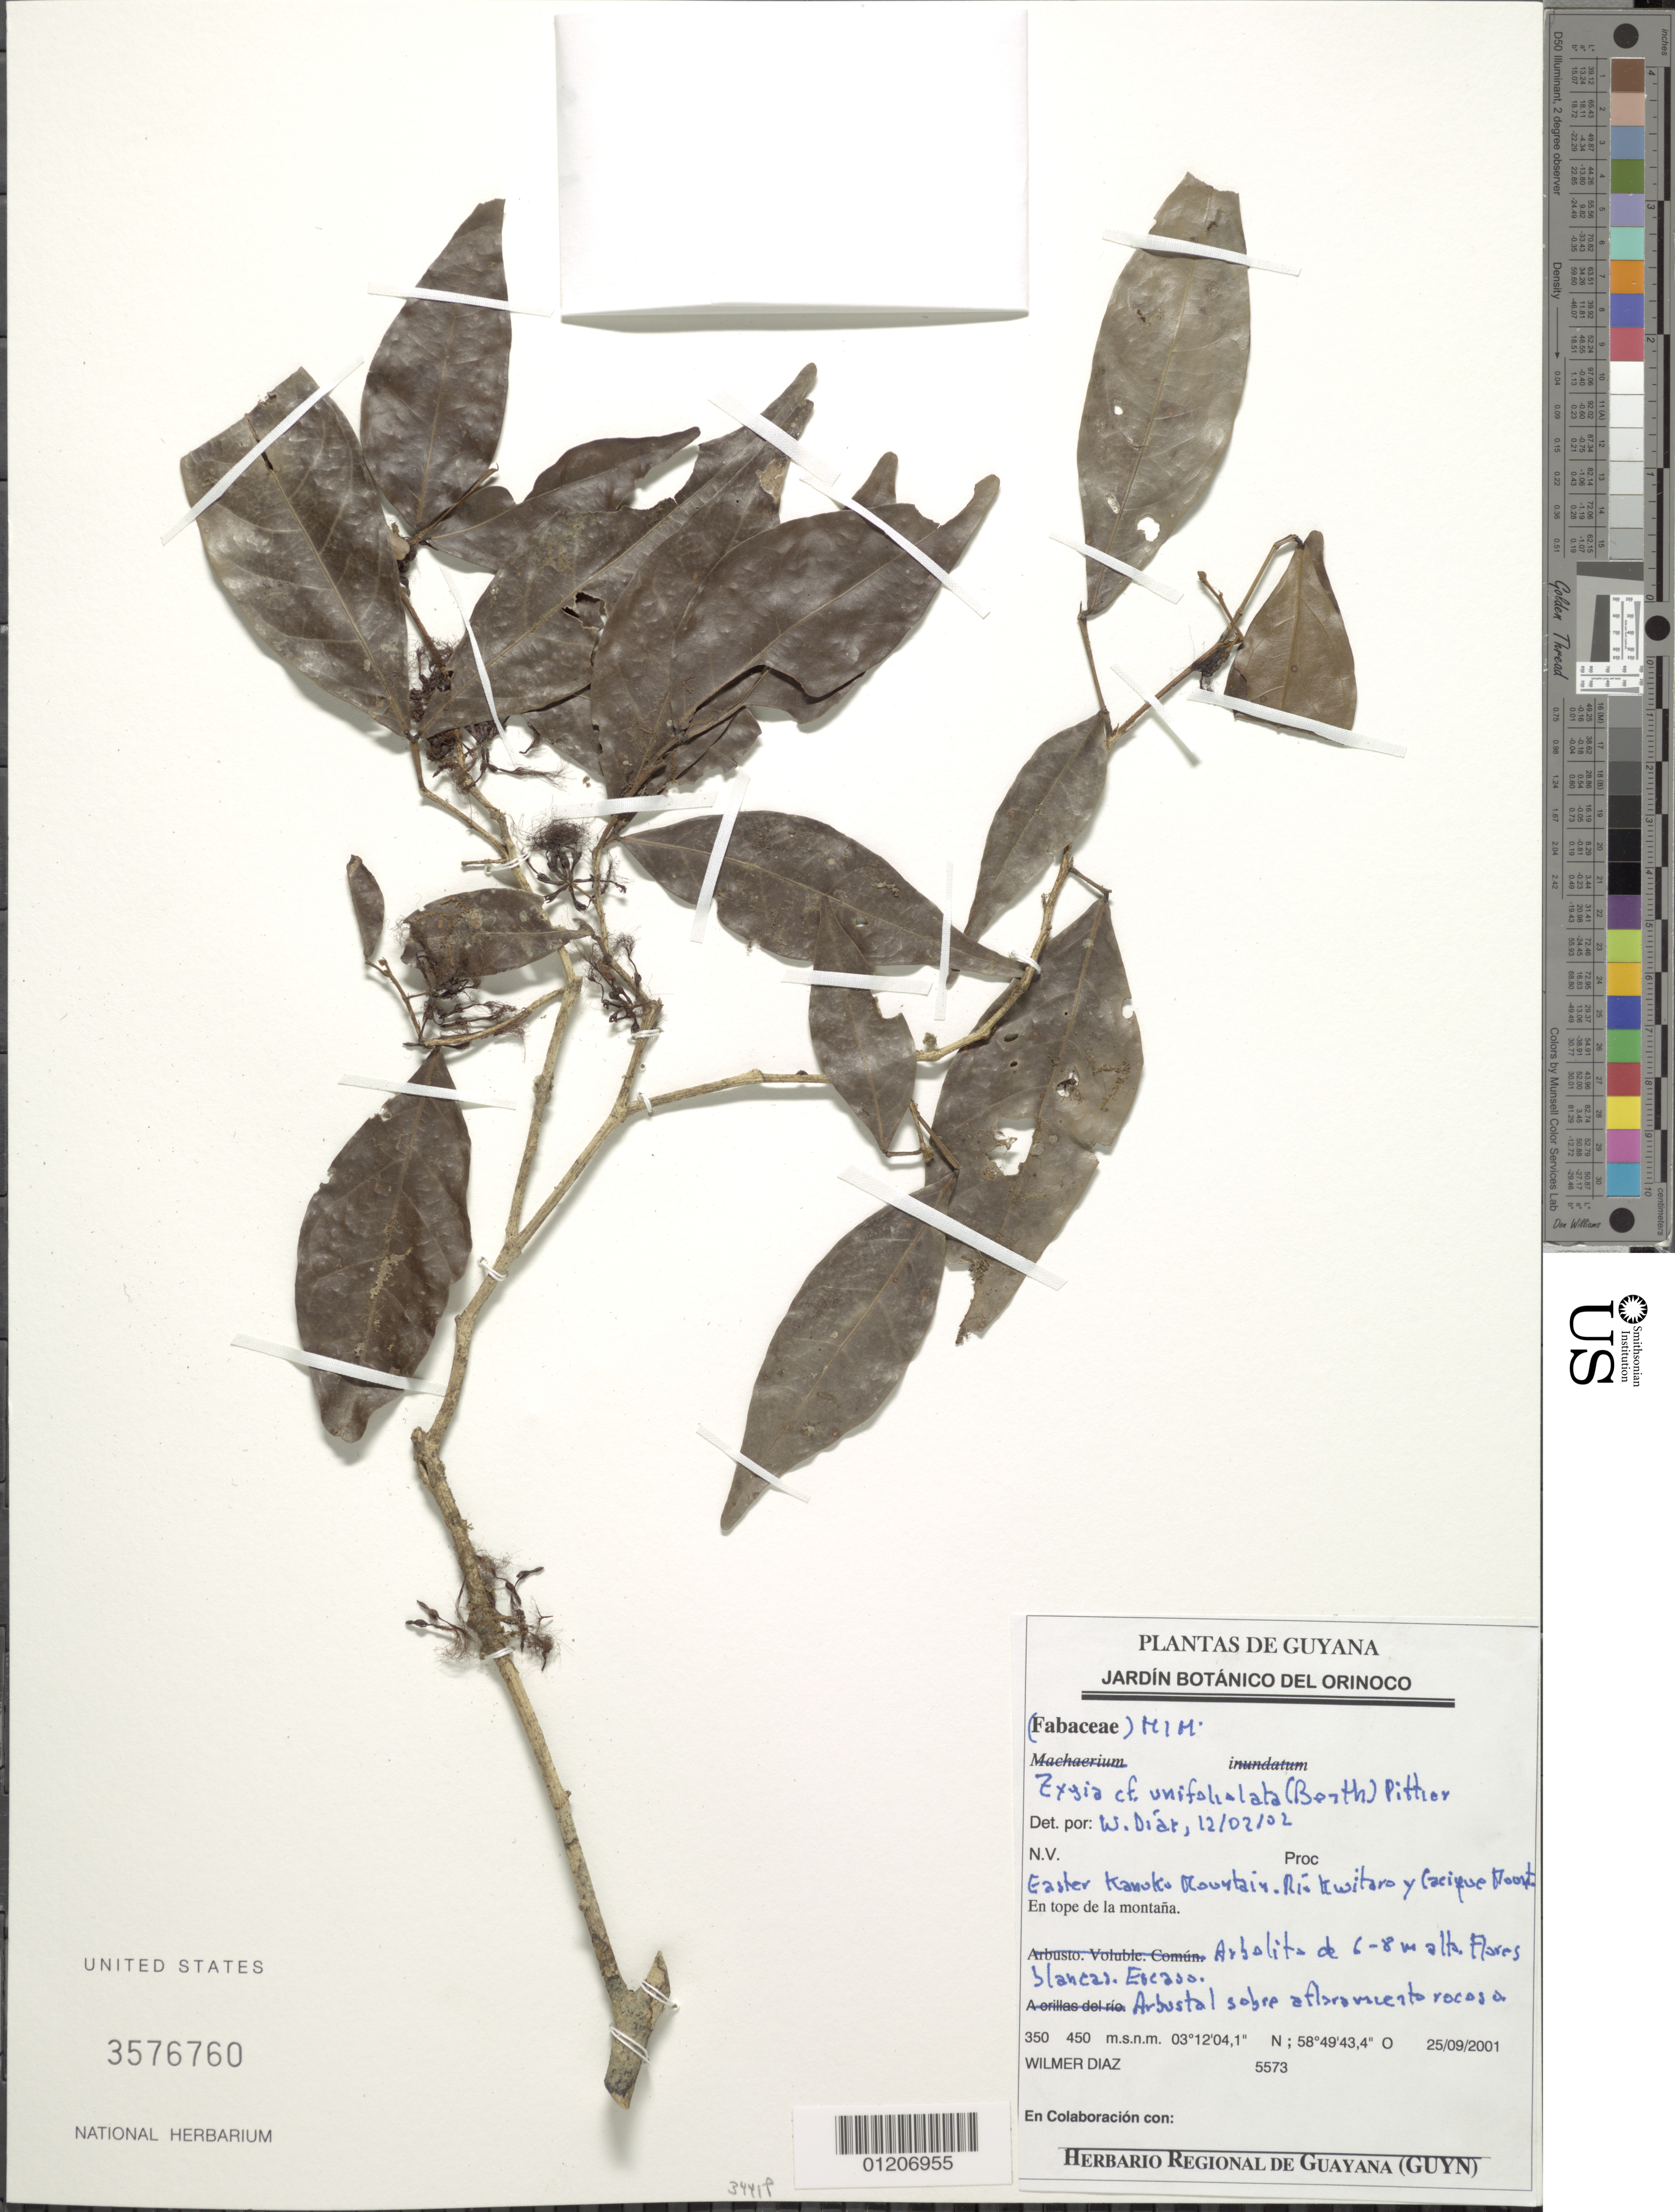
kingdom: Plantae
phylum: Tracheophyta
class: Magnoliopsida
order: Fabales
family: Fabaceae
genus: Zygia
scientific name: Zygia unifoliolata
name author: (Benth.) Pittier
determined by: Díaz P., Wilmer A.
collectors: W. Díaz P.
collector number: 5573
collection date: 2001-09-25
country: Guyana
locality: Easter Kanuko Mountain. Rio Kwitaro y Cacique Aoort. [interpreted]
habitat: Arbustal sober afloramiento rocosa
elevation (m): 350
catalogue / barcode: US 3576760